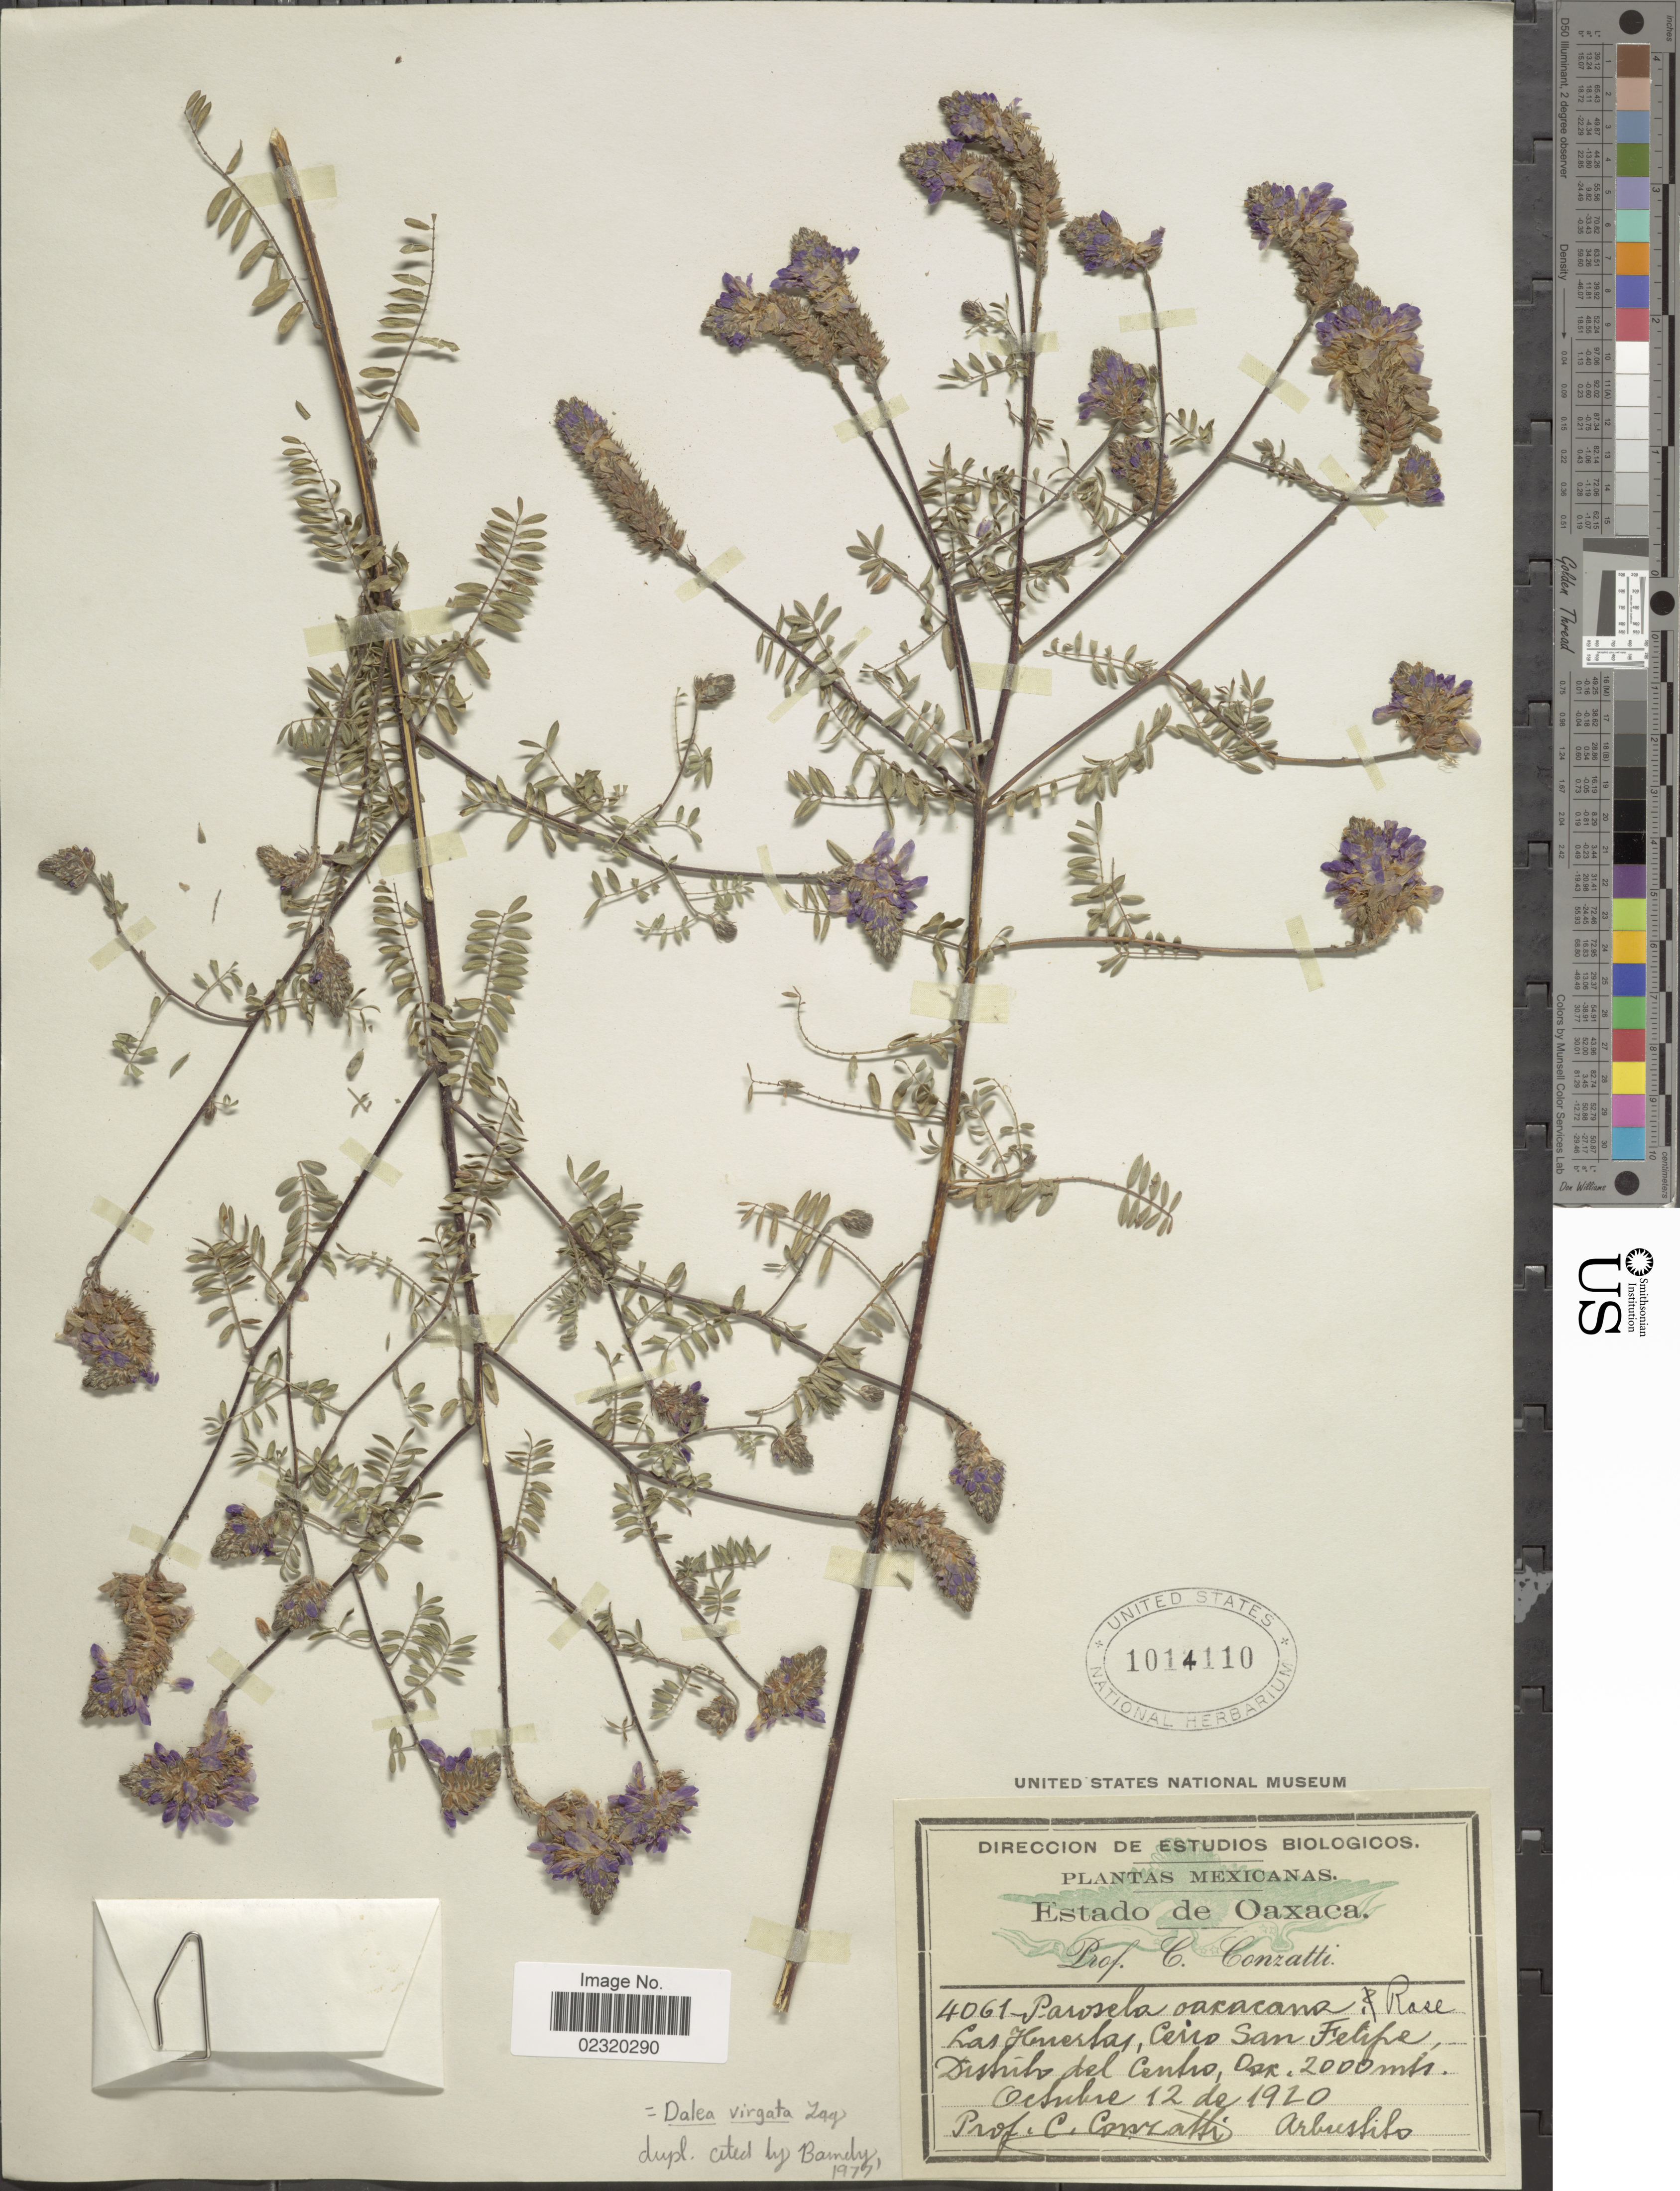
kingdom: Plantae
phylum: Tracheophyta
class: Magnoliopsida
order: Fabales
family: Fabaceae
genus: Dalea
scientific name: Dalea virgata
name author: Lag.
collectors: C. Conzatti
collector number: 4061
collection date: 1920-10-12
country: Mexico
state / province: Oaxaca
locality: Las Huertas, Cerro San Felipe, Distrito del Centro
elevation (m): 2000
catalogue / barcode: US 1014110